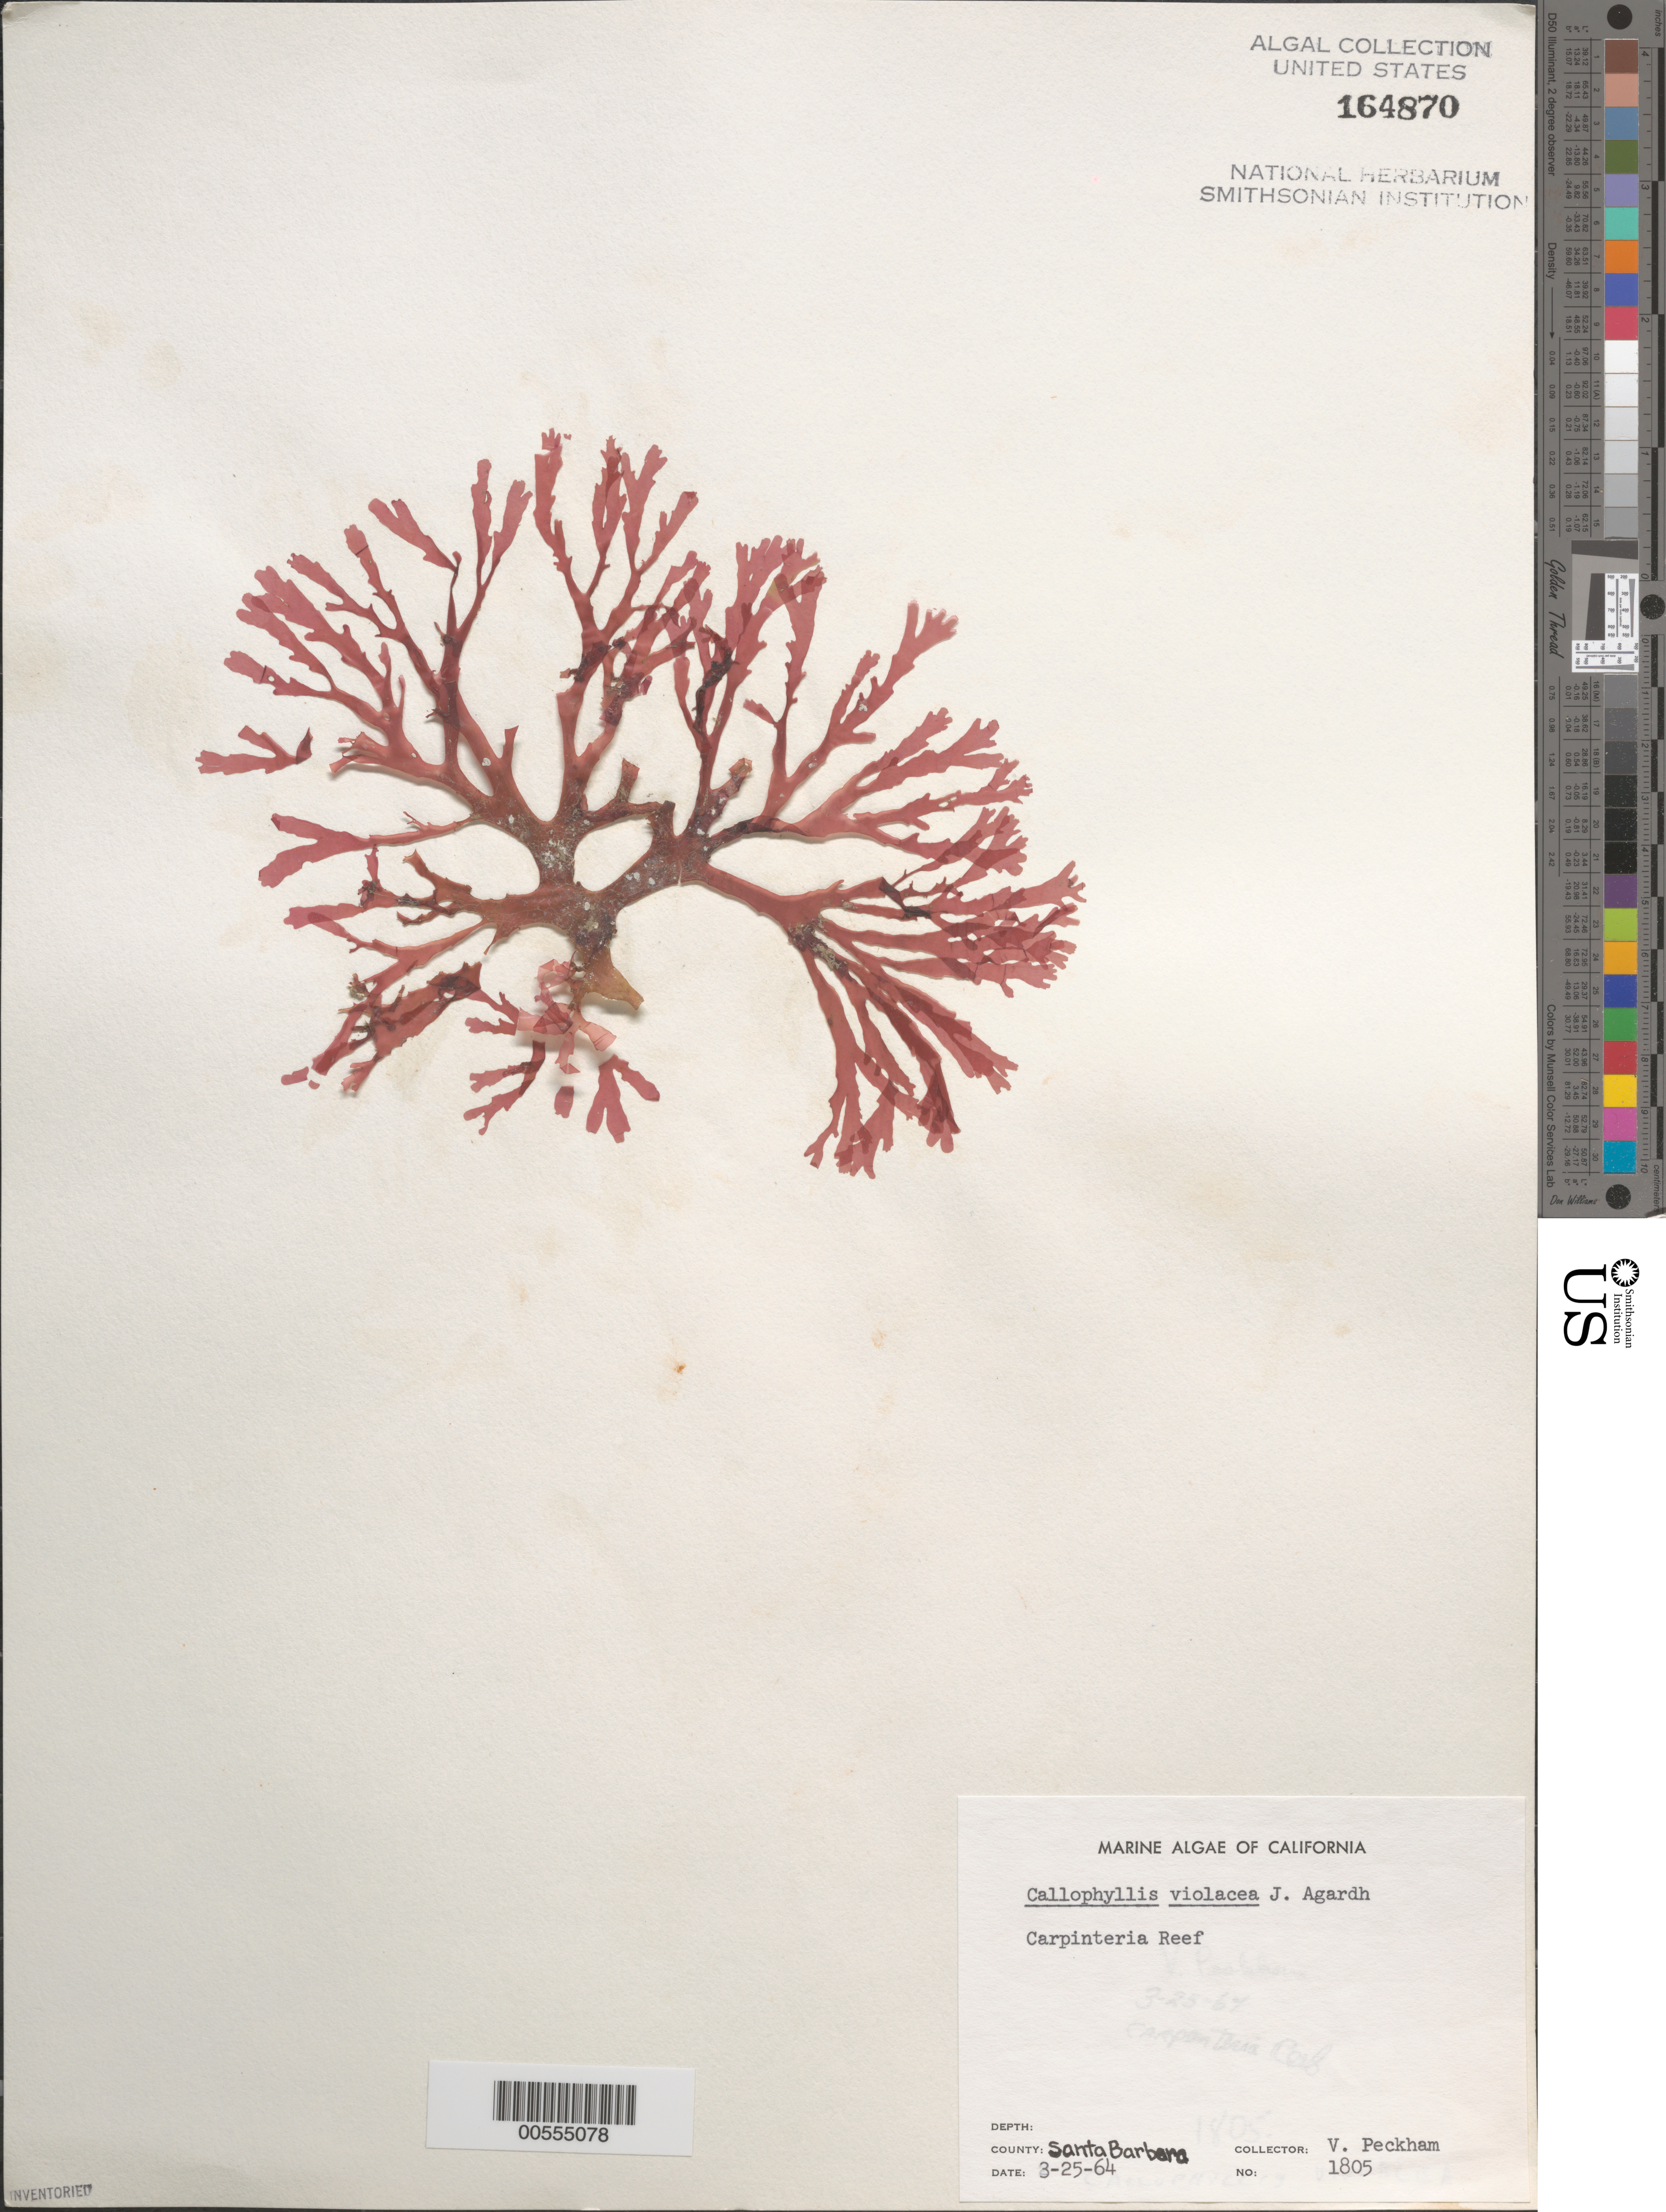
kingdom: Plantae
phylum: Rhodophyta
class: Florideophyceae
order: Gigartinales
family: Kallymeniaceae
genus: Callophyllis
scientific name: Callophyllis violacea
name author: J. Agardh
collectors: V. Peckham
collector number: Neushul 1805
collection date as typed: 25 Mar 1964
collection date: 1964-03-25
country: United States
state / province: California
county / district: Santa Barbara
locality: Carpinteria Reef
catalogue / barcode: US 164870